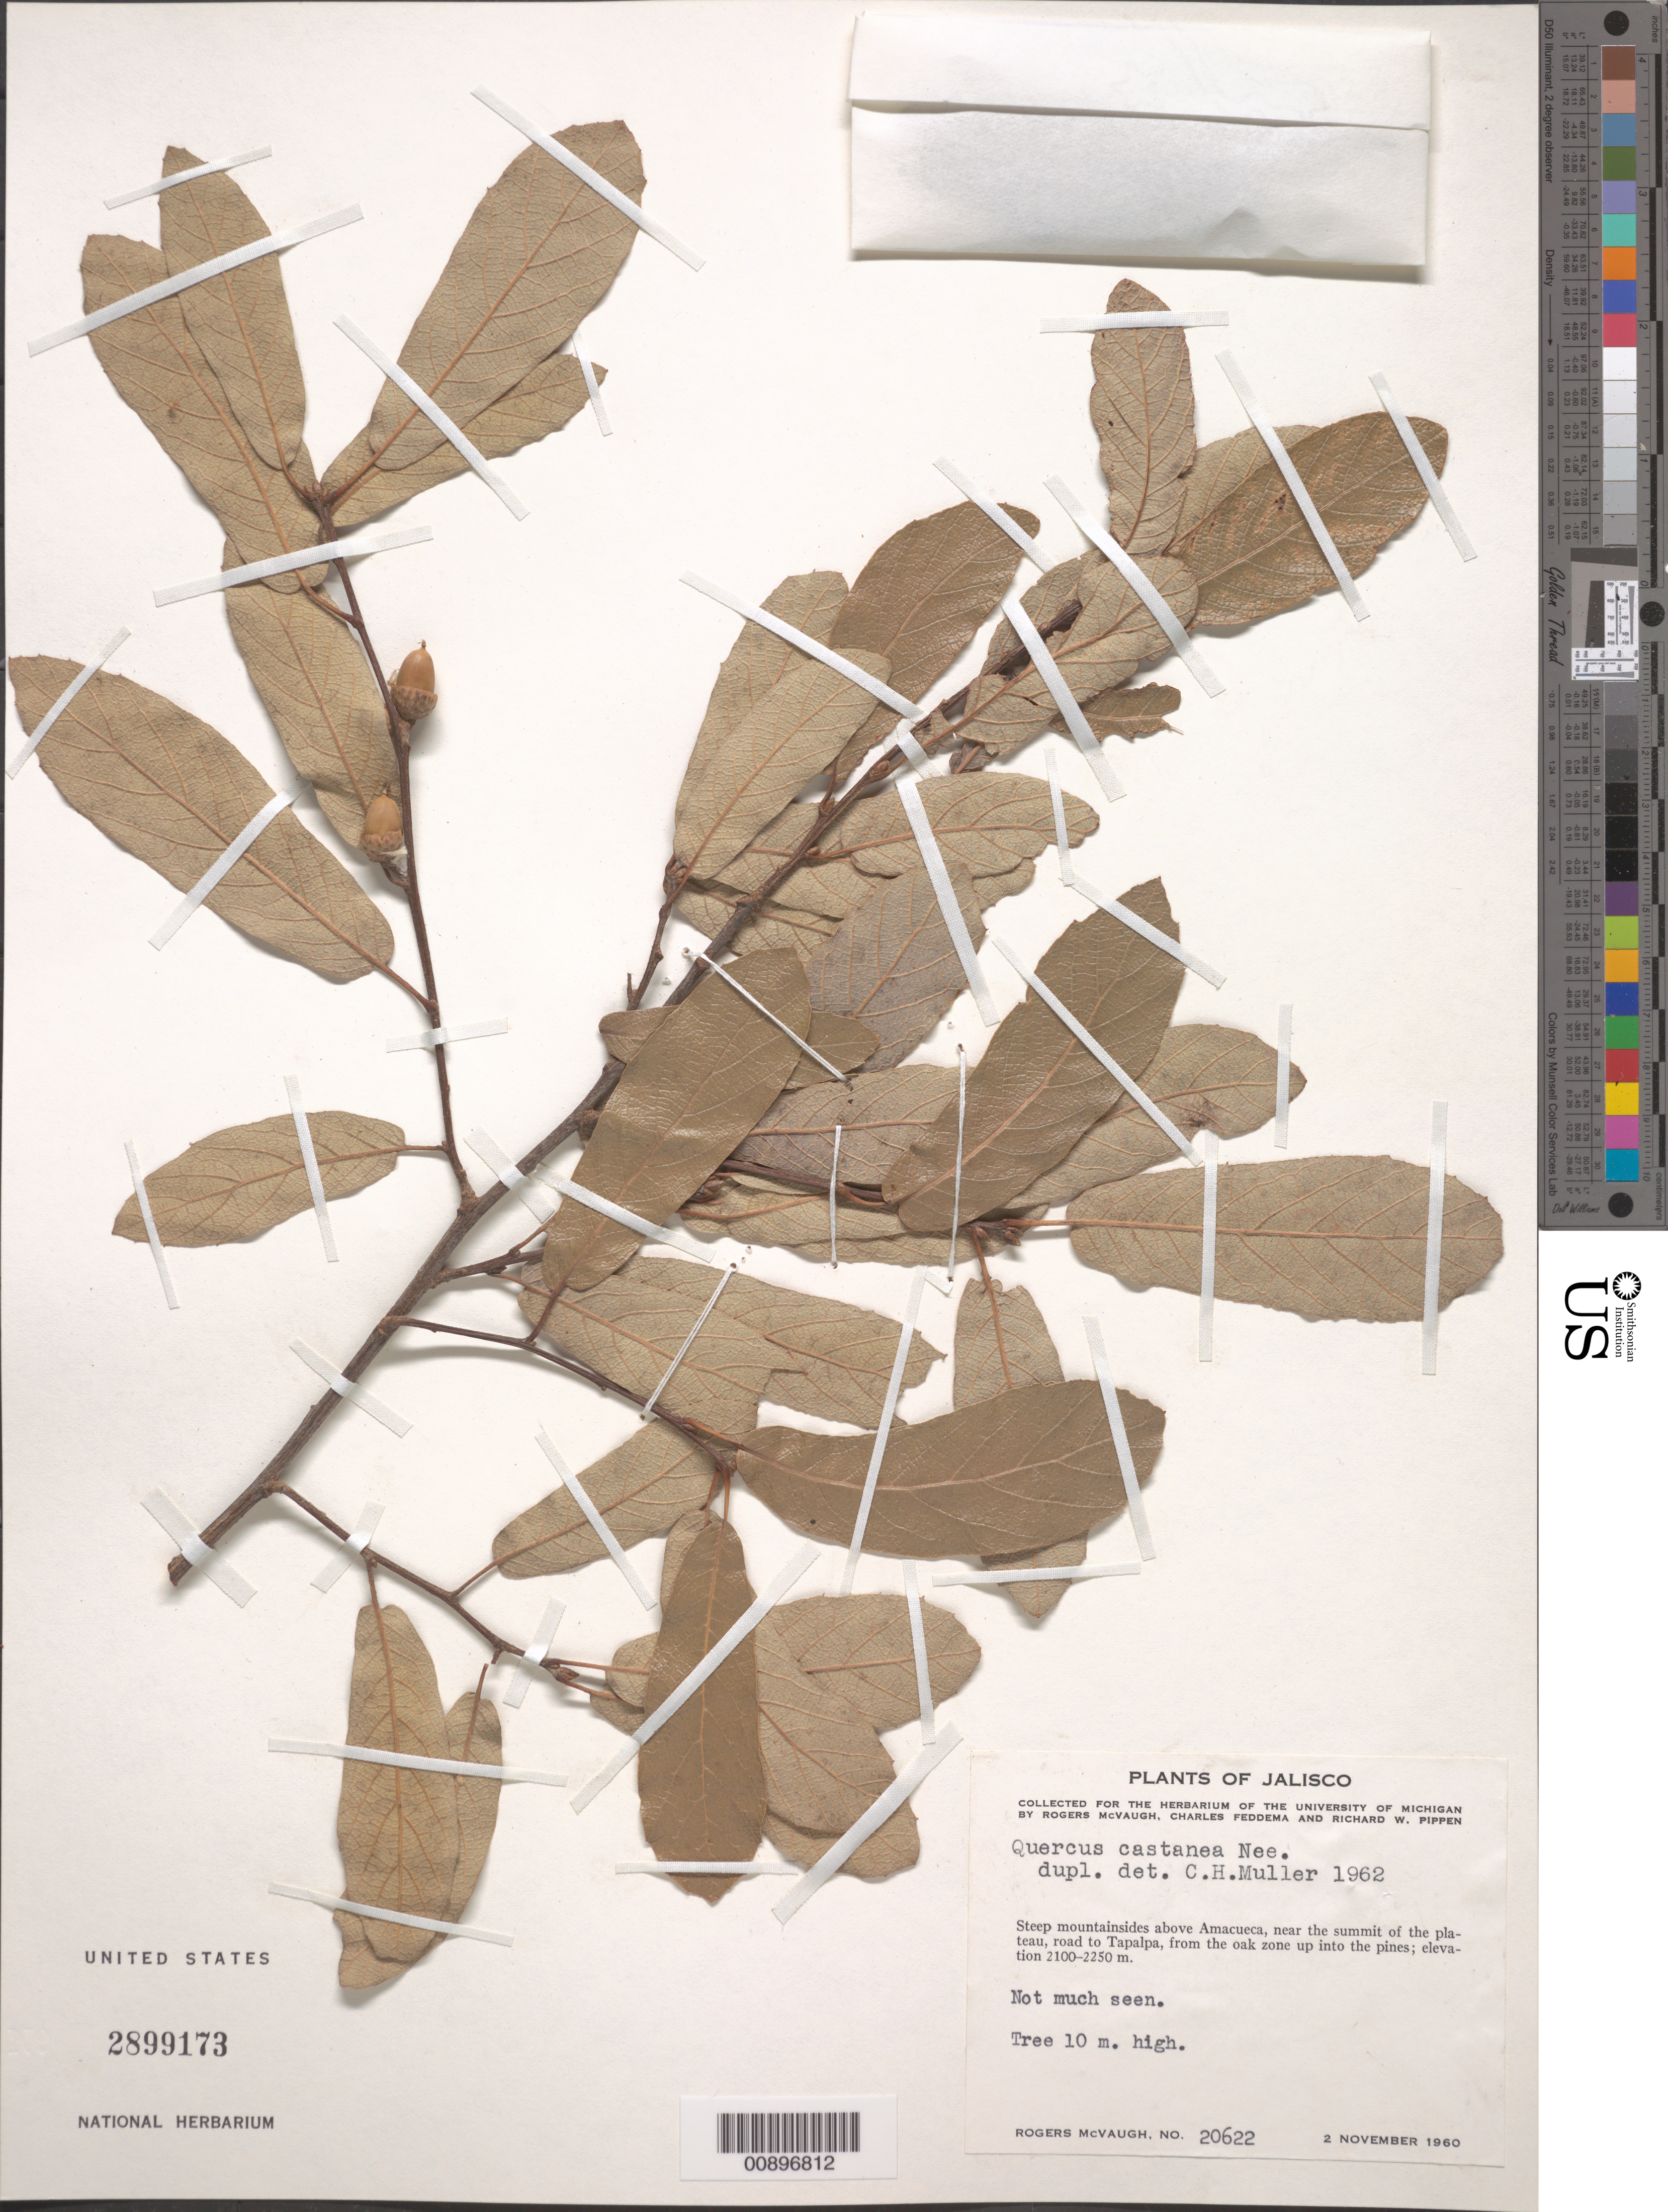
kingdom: Plantae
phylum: Tracheophyta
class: Magnoliopsida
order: Fagales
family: Fagaceae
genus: Quercus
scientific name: Quercus castanea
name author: Née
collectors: R. McVaugh, C. Feddema & R. W. Pippen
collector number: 20622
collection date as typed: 02 Nov 1960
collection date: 1960-11-02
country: Mexico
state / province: Jalisco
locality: Steep mountainsides above Amacueca, near the summit of the plateau, road to Tapalpa.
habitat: Steep mountainsides from the oak zone up into the pines.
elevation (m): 2250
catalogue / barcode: US 2899173